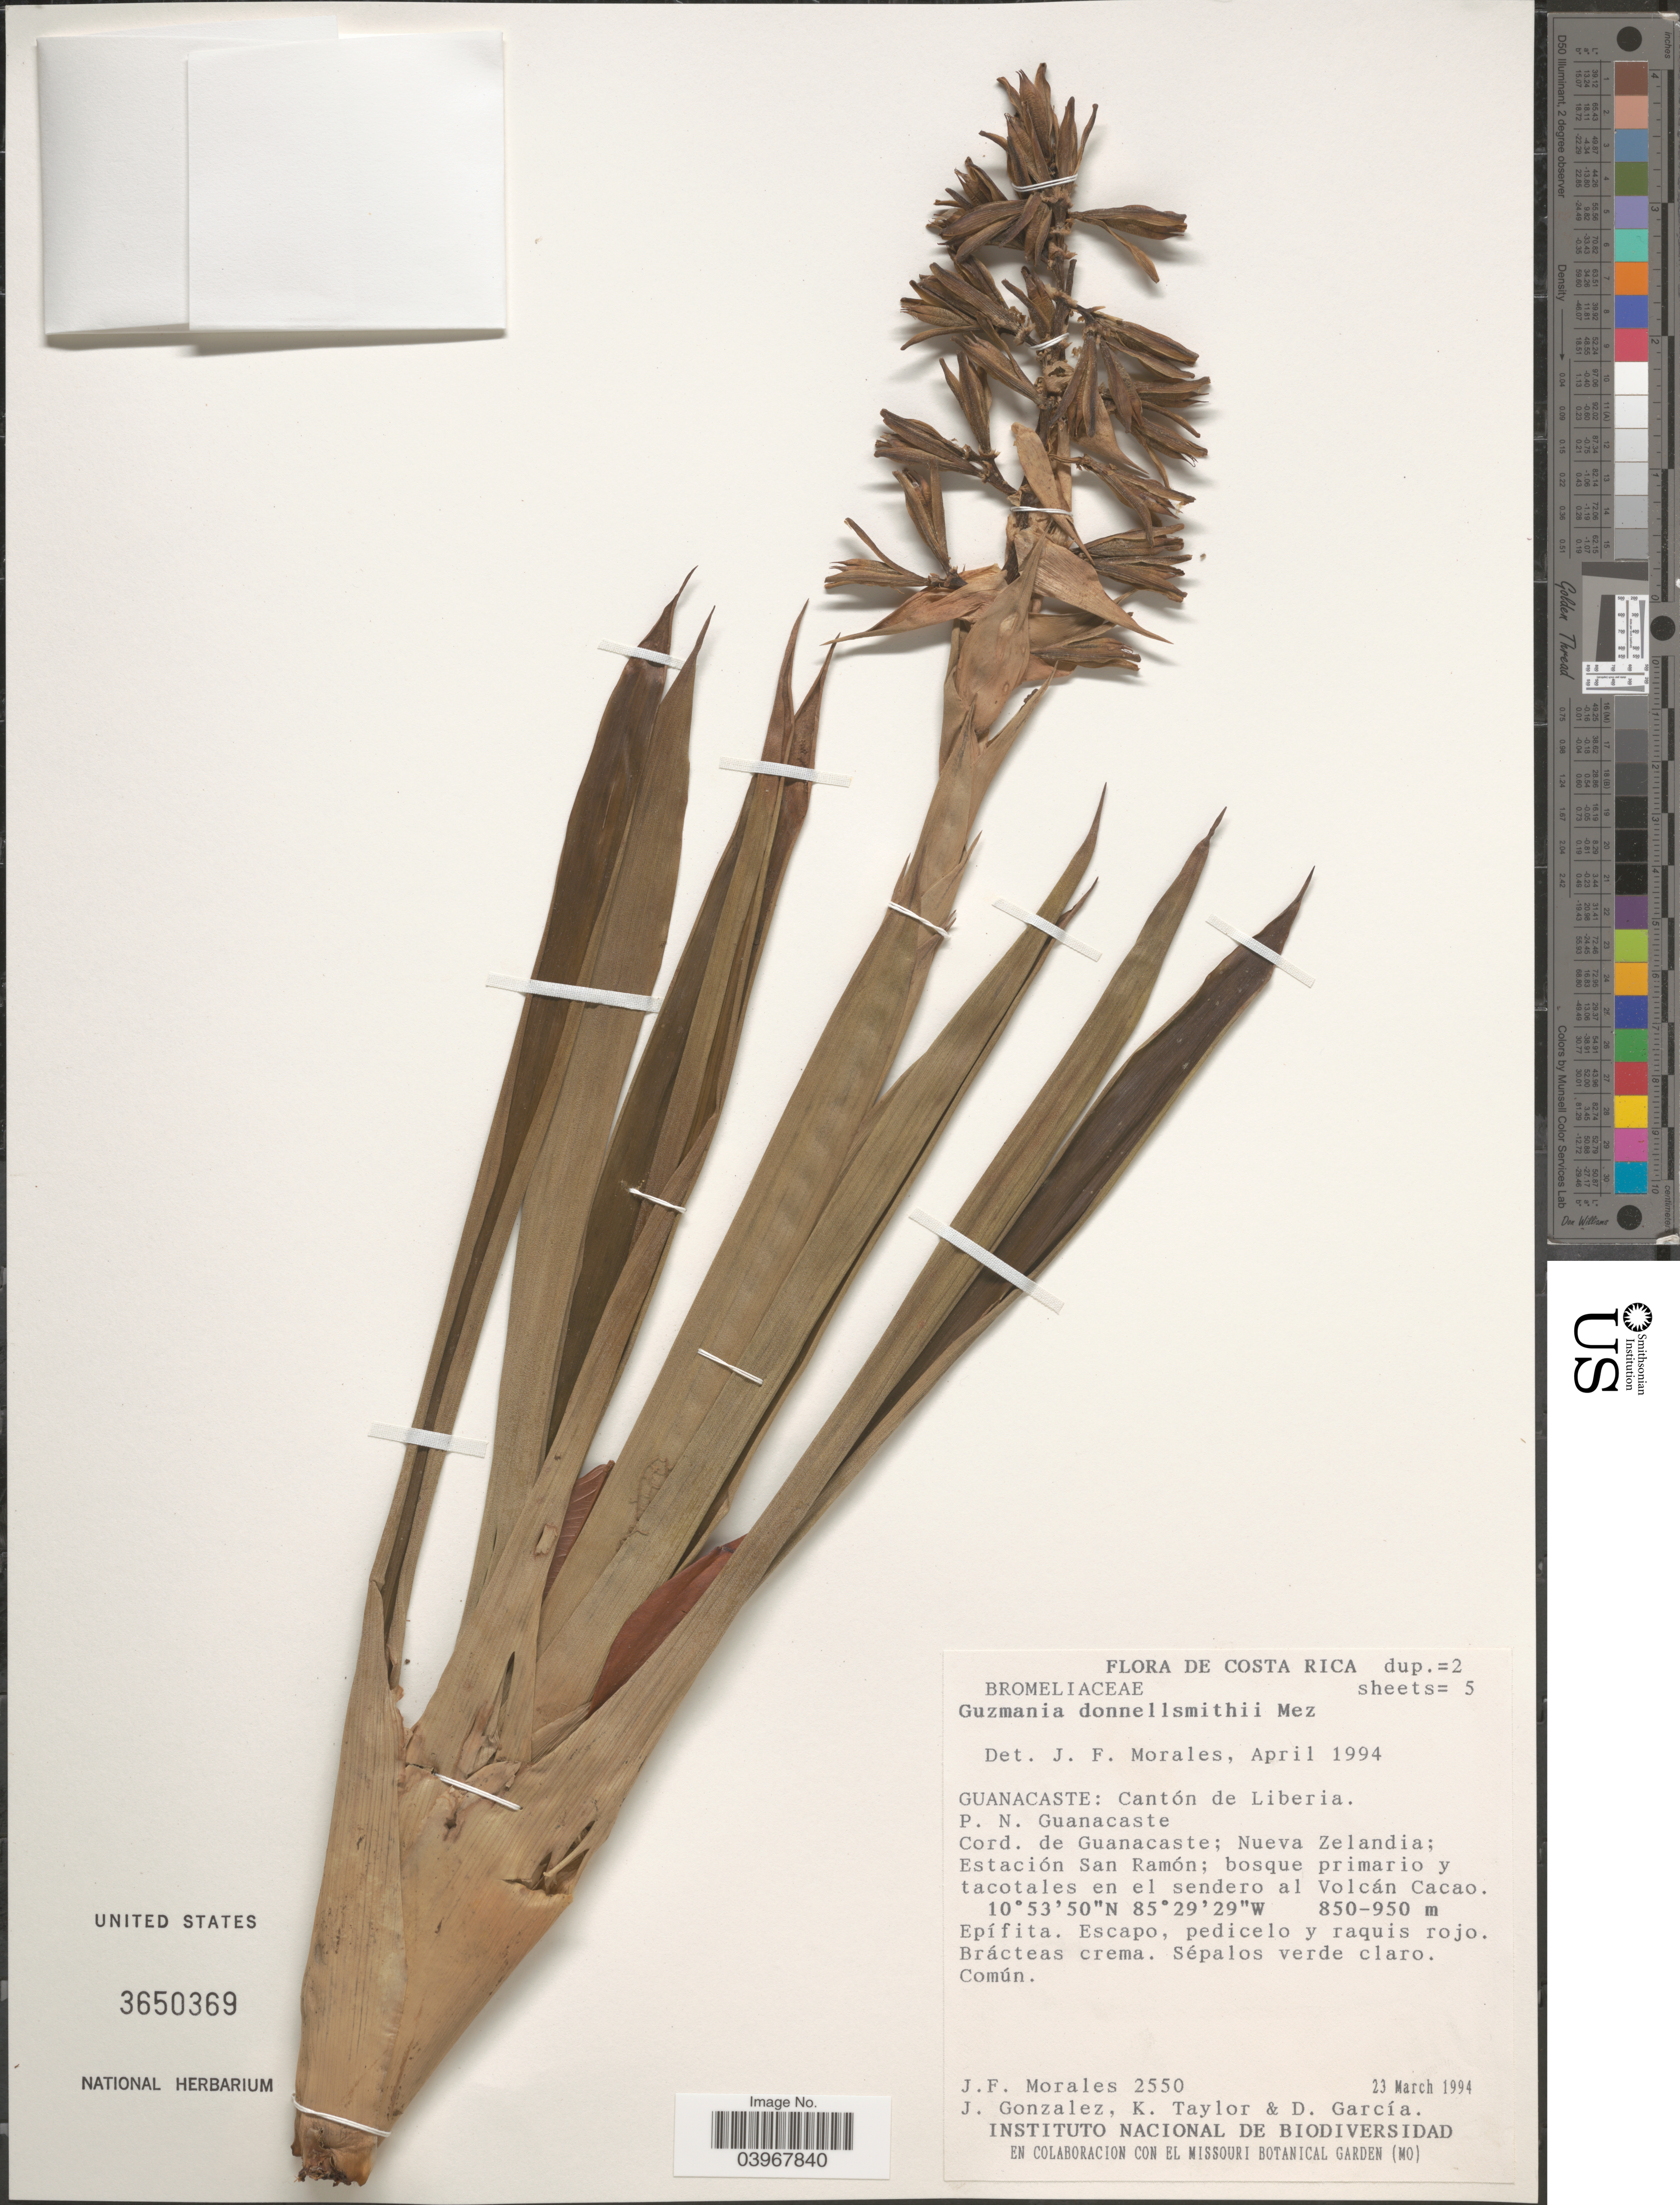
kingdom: Plantae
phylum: Tracheophyta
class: Liliopsida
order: Poales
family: Bromeliaceae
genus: Guzmania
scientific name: Guzmania donnellsmithii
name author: Mez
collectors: J. Morales, J. Gonzalez, K. Taylor & D. Garcia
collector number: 2550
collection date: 1994-03-23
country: Costa Rica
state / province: Guanacaste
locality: Cantón de Liberia. P. N. Guanacaste. Cord. de Guanacaste; Nueva Zelandia; Estación San Ramón; bosque primario y tacotales en el sendero al Volcán Cacao.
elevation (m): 850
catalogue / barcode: US 3650369